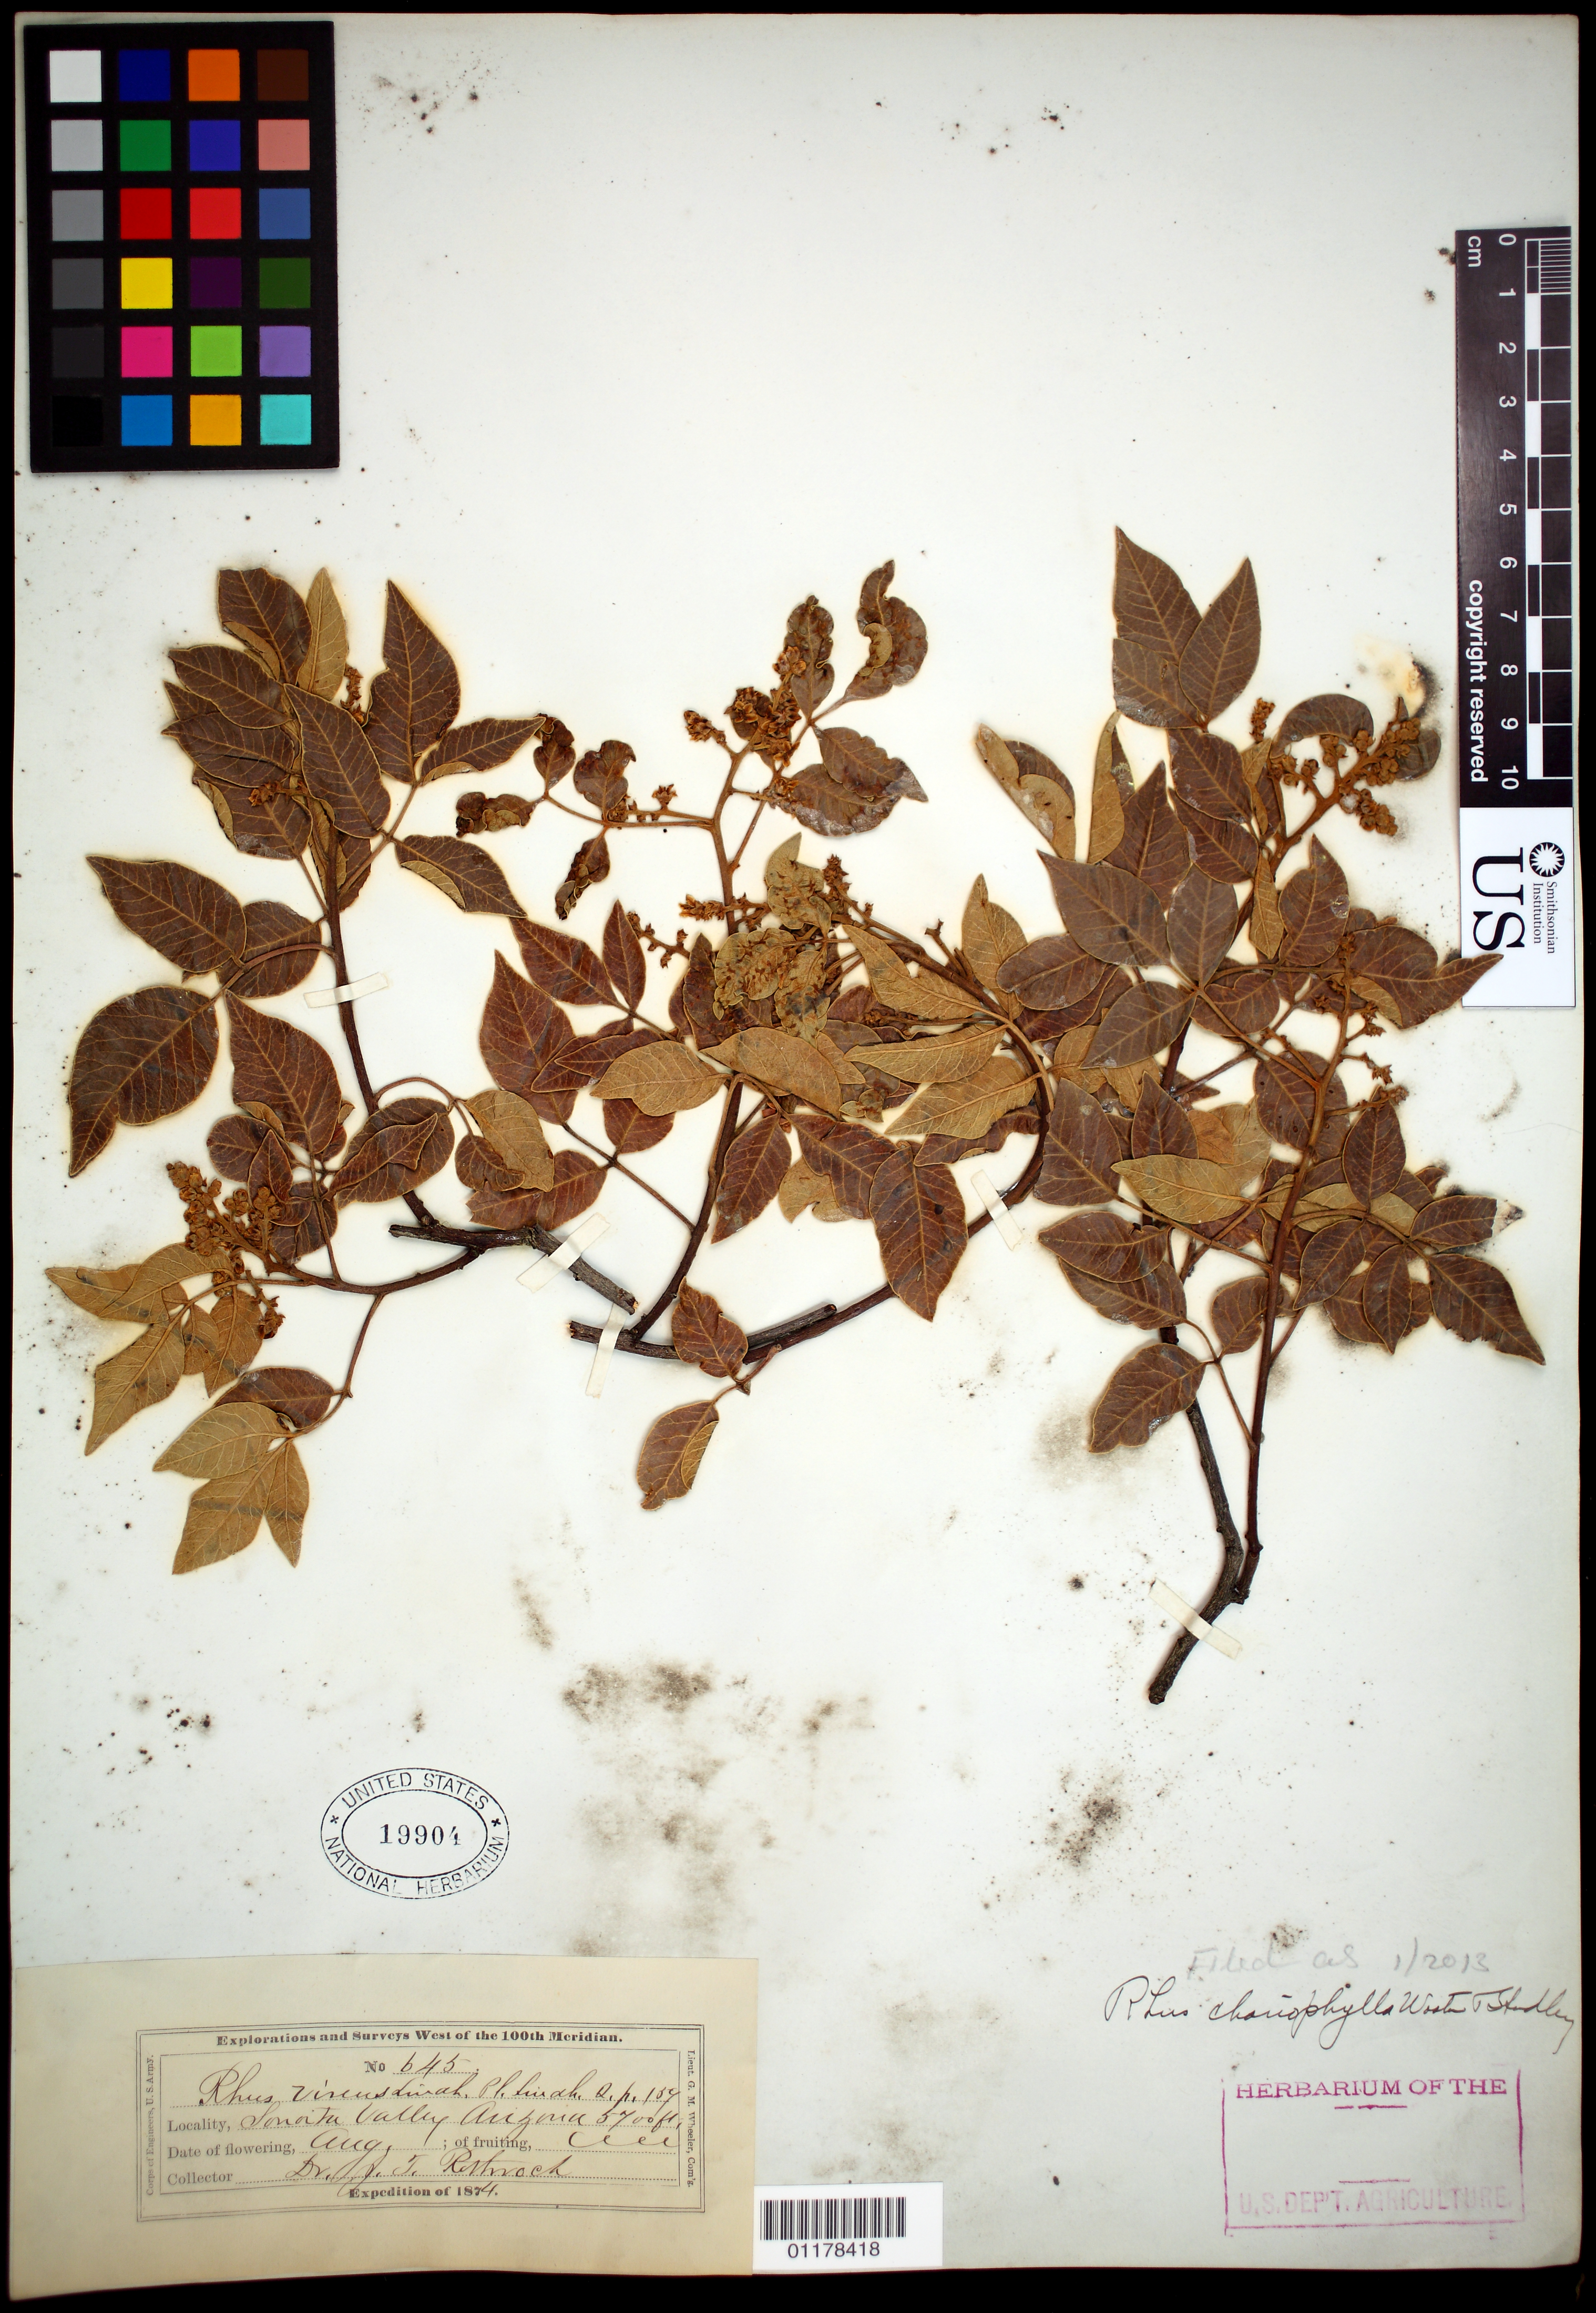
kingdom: Plantae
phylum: Tracheophyta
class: Magnoliopsida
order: Sapindales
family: Anacardiaceae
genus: Rhus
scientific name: Rhus choriophylla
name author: Wooton & Standl.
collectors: J. T. Rothrock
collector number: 645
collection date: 1874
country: United States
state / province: Arizona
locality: Sonoita Valley.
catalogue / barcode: US 19904